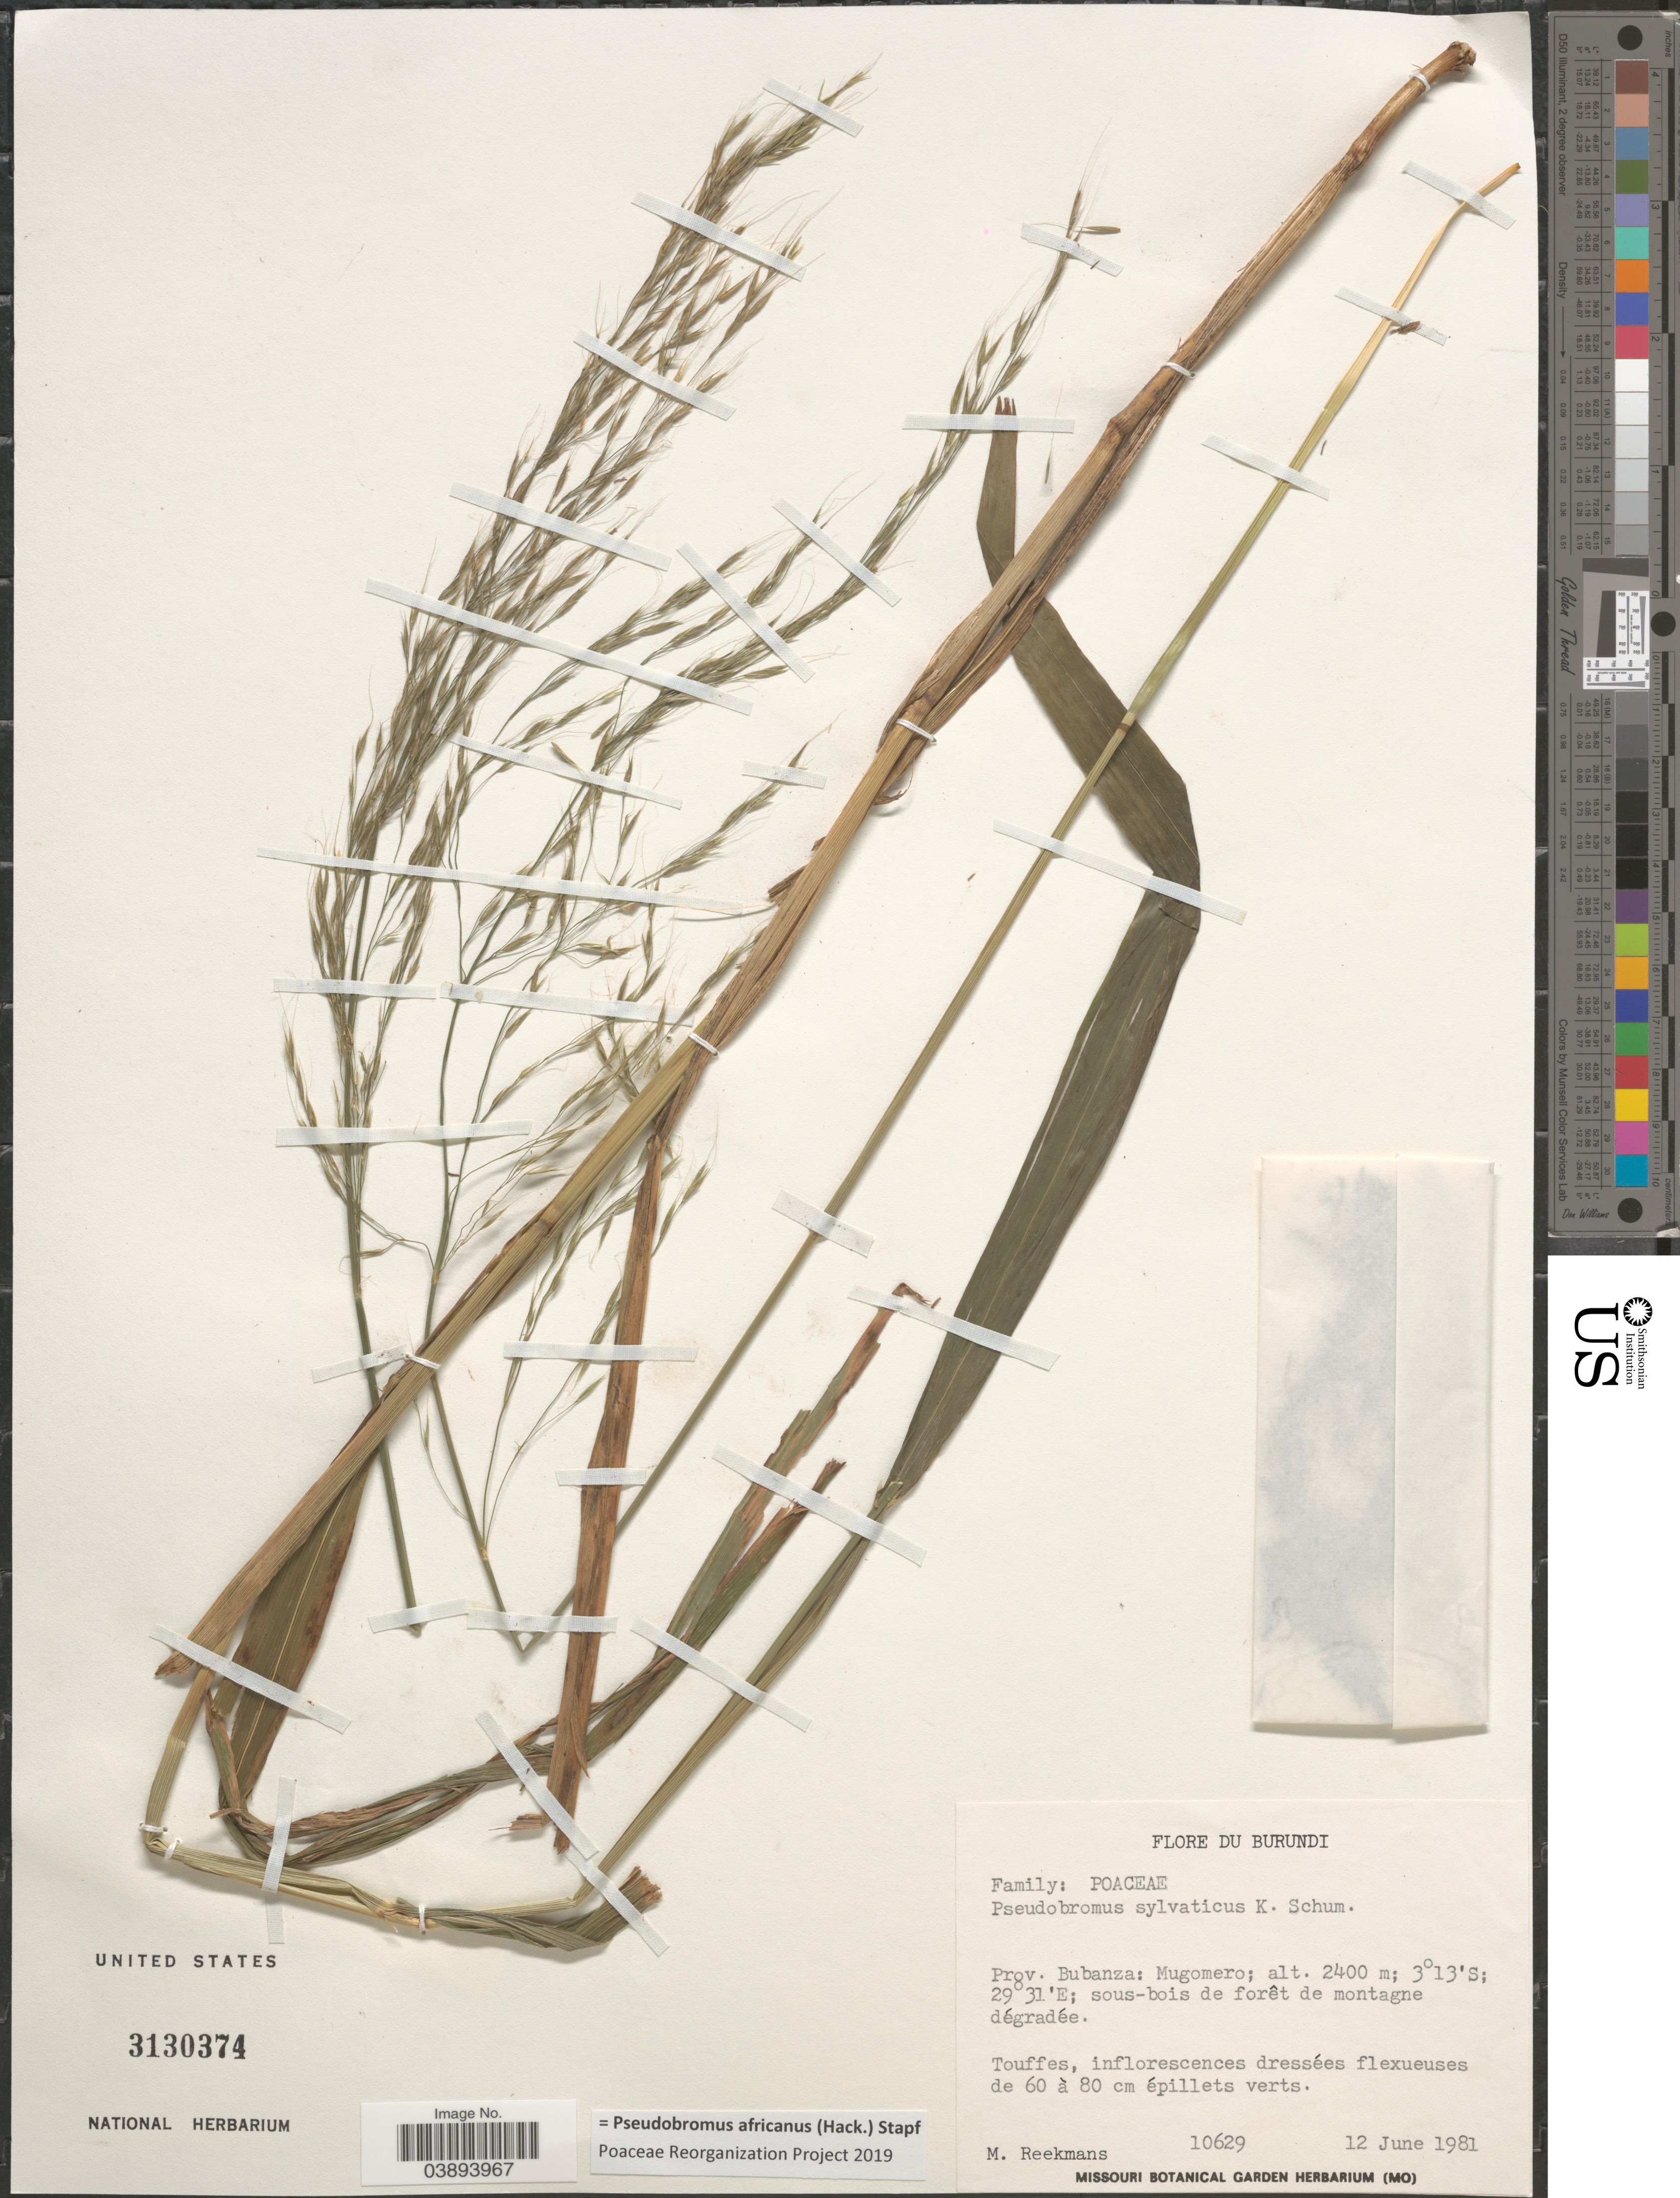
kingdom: Plantae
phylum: Tracheophyta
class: Liliopsida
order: Poales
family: Poaceae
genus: Pseudobromus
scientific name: Pseudobromus africanus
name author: (Hack.) Stapf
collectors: M. Reekmans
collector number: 10629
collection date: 1981-06-12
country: Burundi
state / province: Bubanza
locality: Mugomero.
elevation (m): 2400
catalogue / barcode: US 3130374